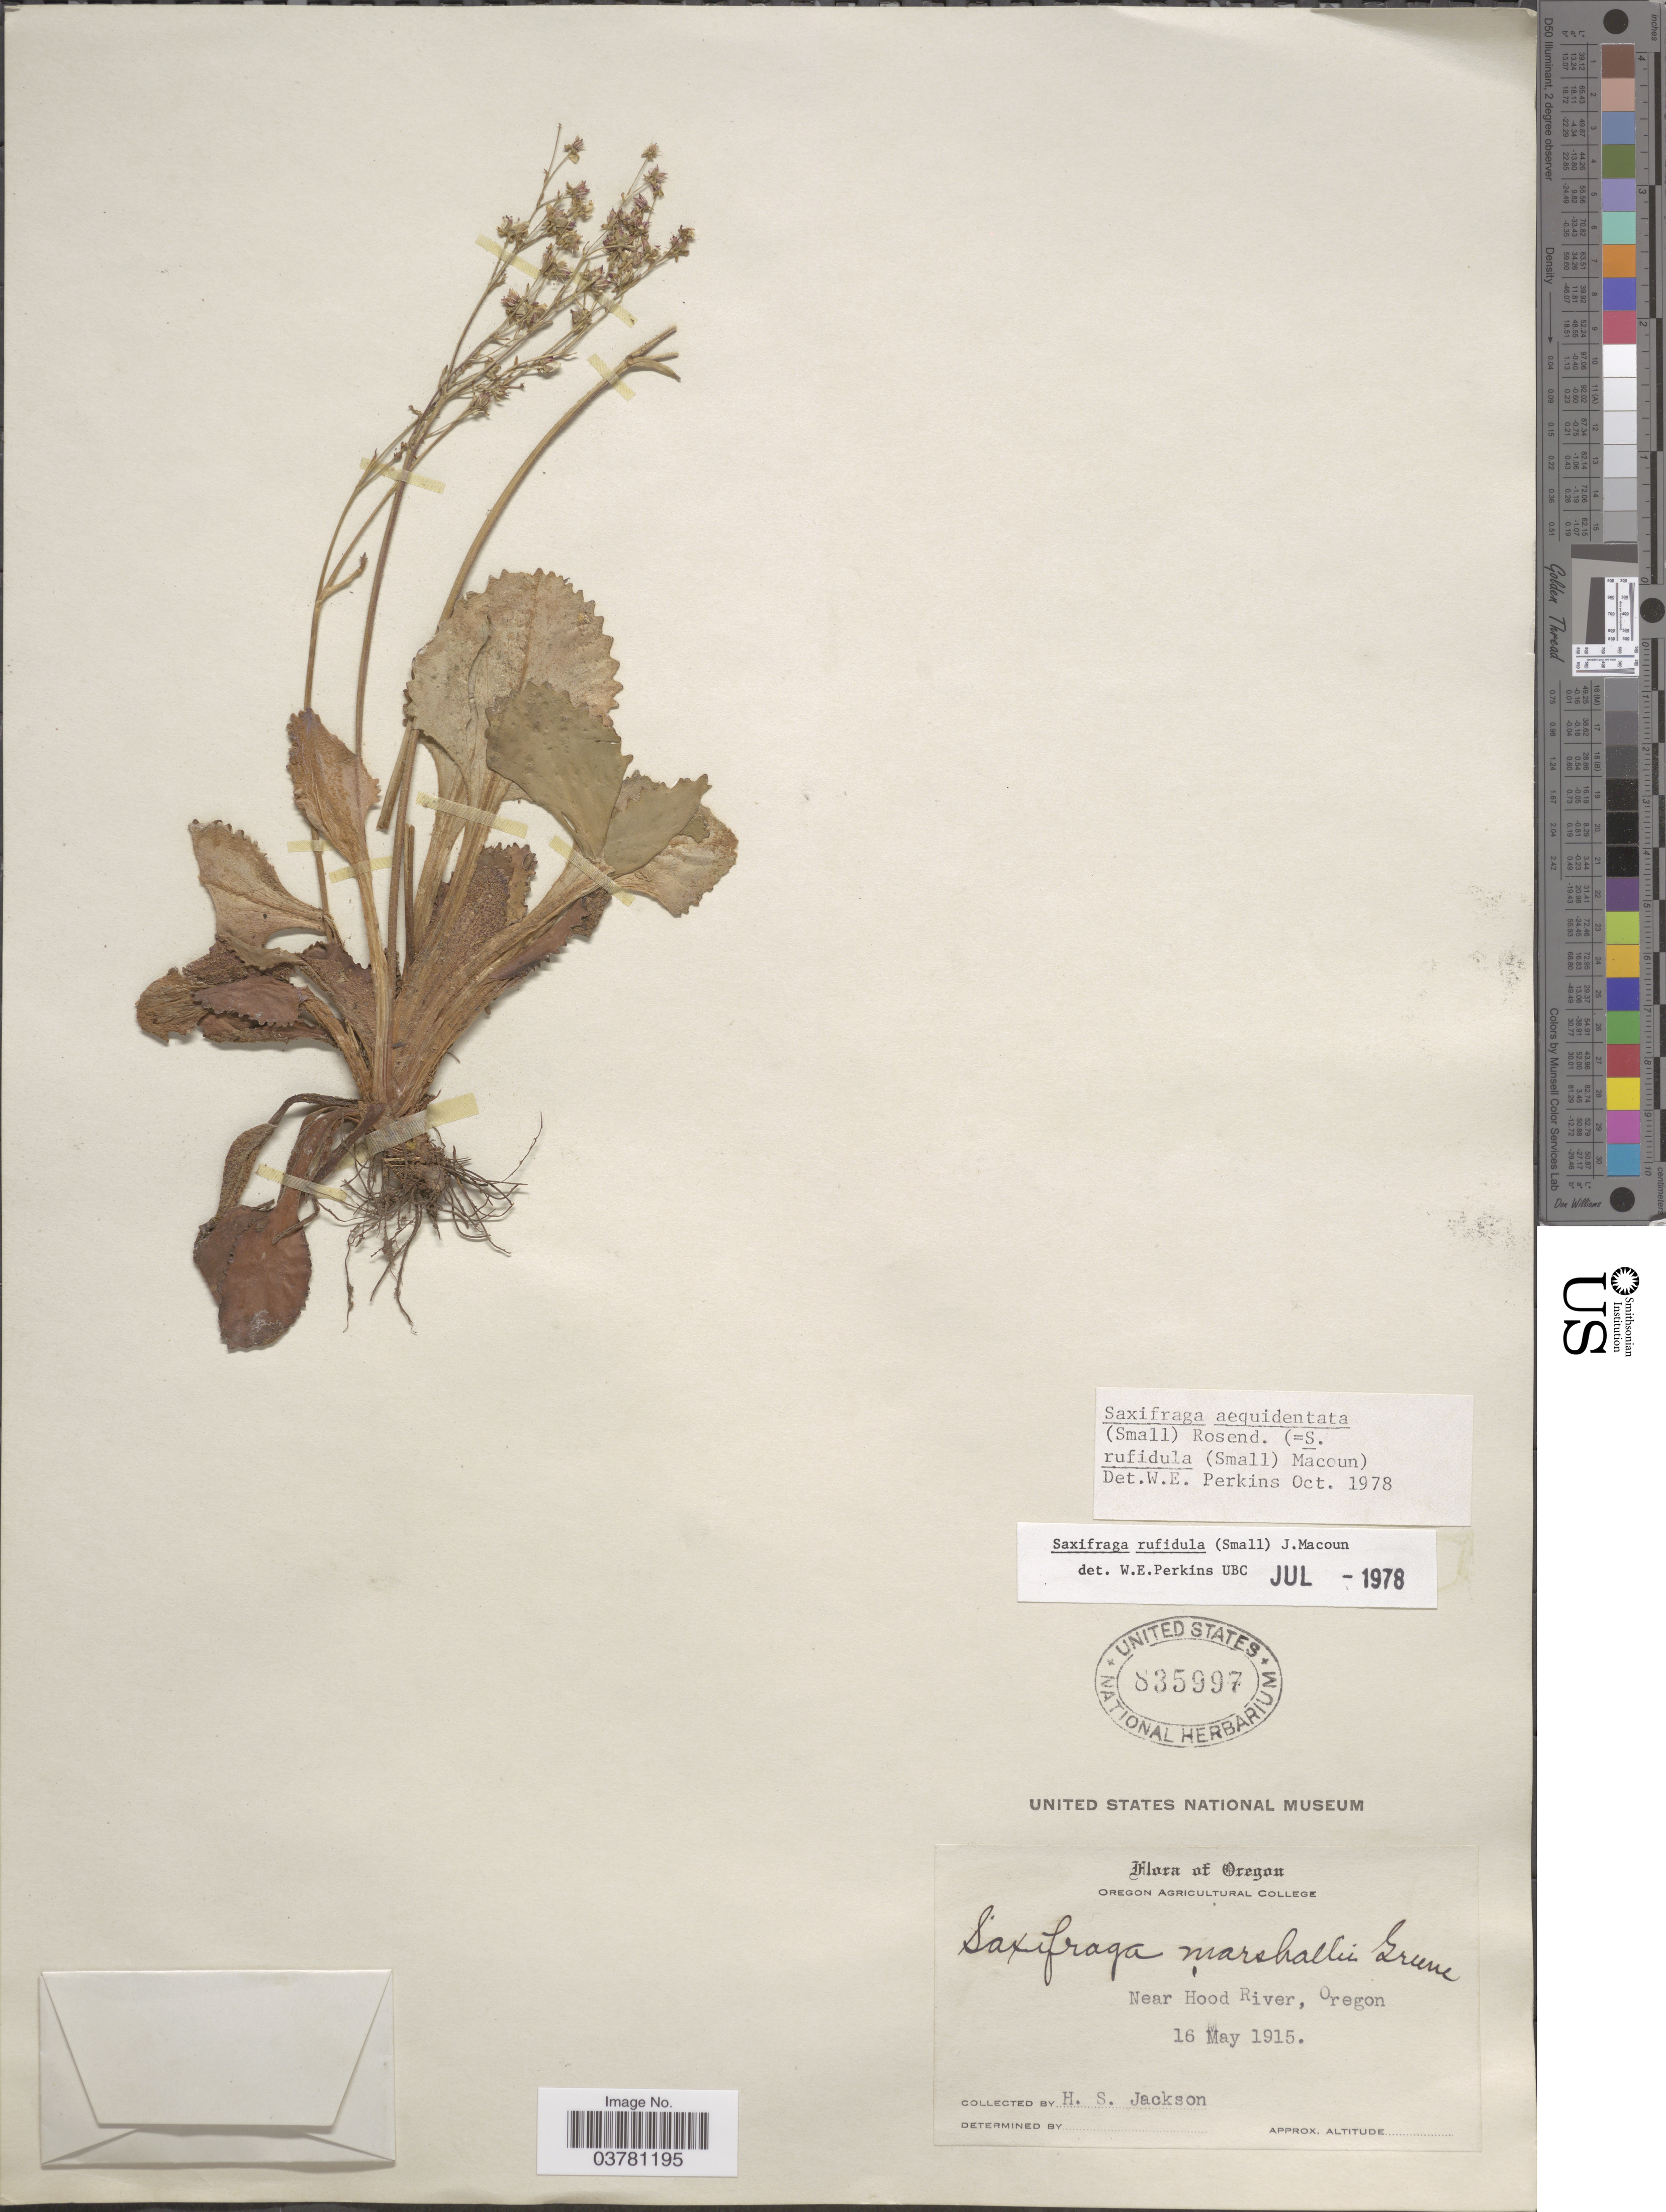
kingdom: Plantae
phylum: Tracheophyta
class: Magnoliopsida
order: Saxifragales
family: Saxifragaceae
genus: Micranthes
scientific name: Micranthes rufidula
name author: Small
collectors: H. Jackson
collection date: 1915-05-16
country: United States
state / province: Oregon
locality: Near Hood River, Oregon.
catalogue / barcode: US 835997